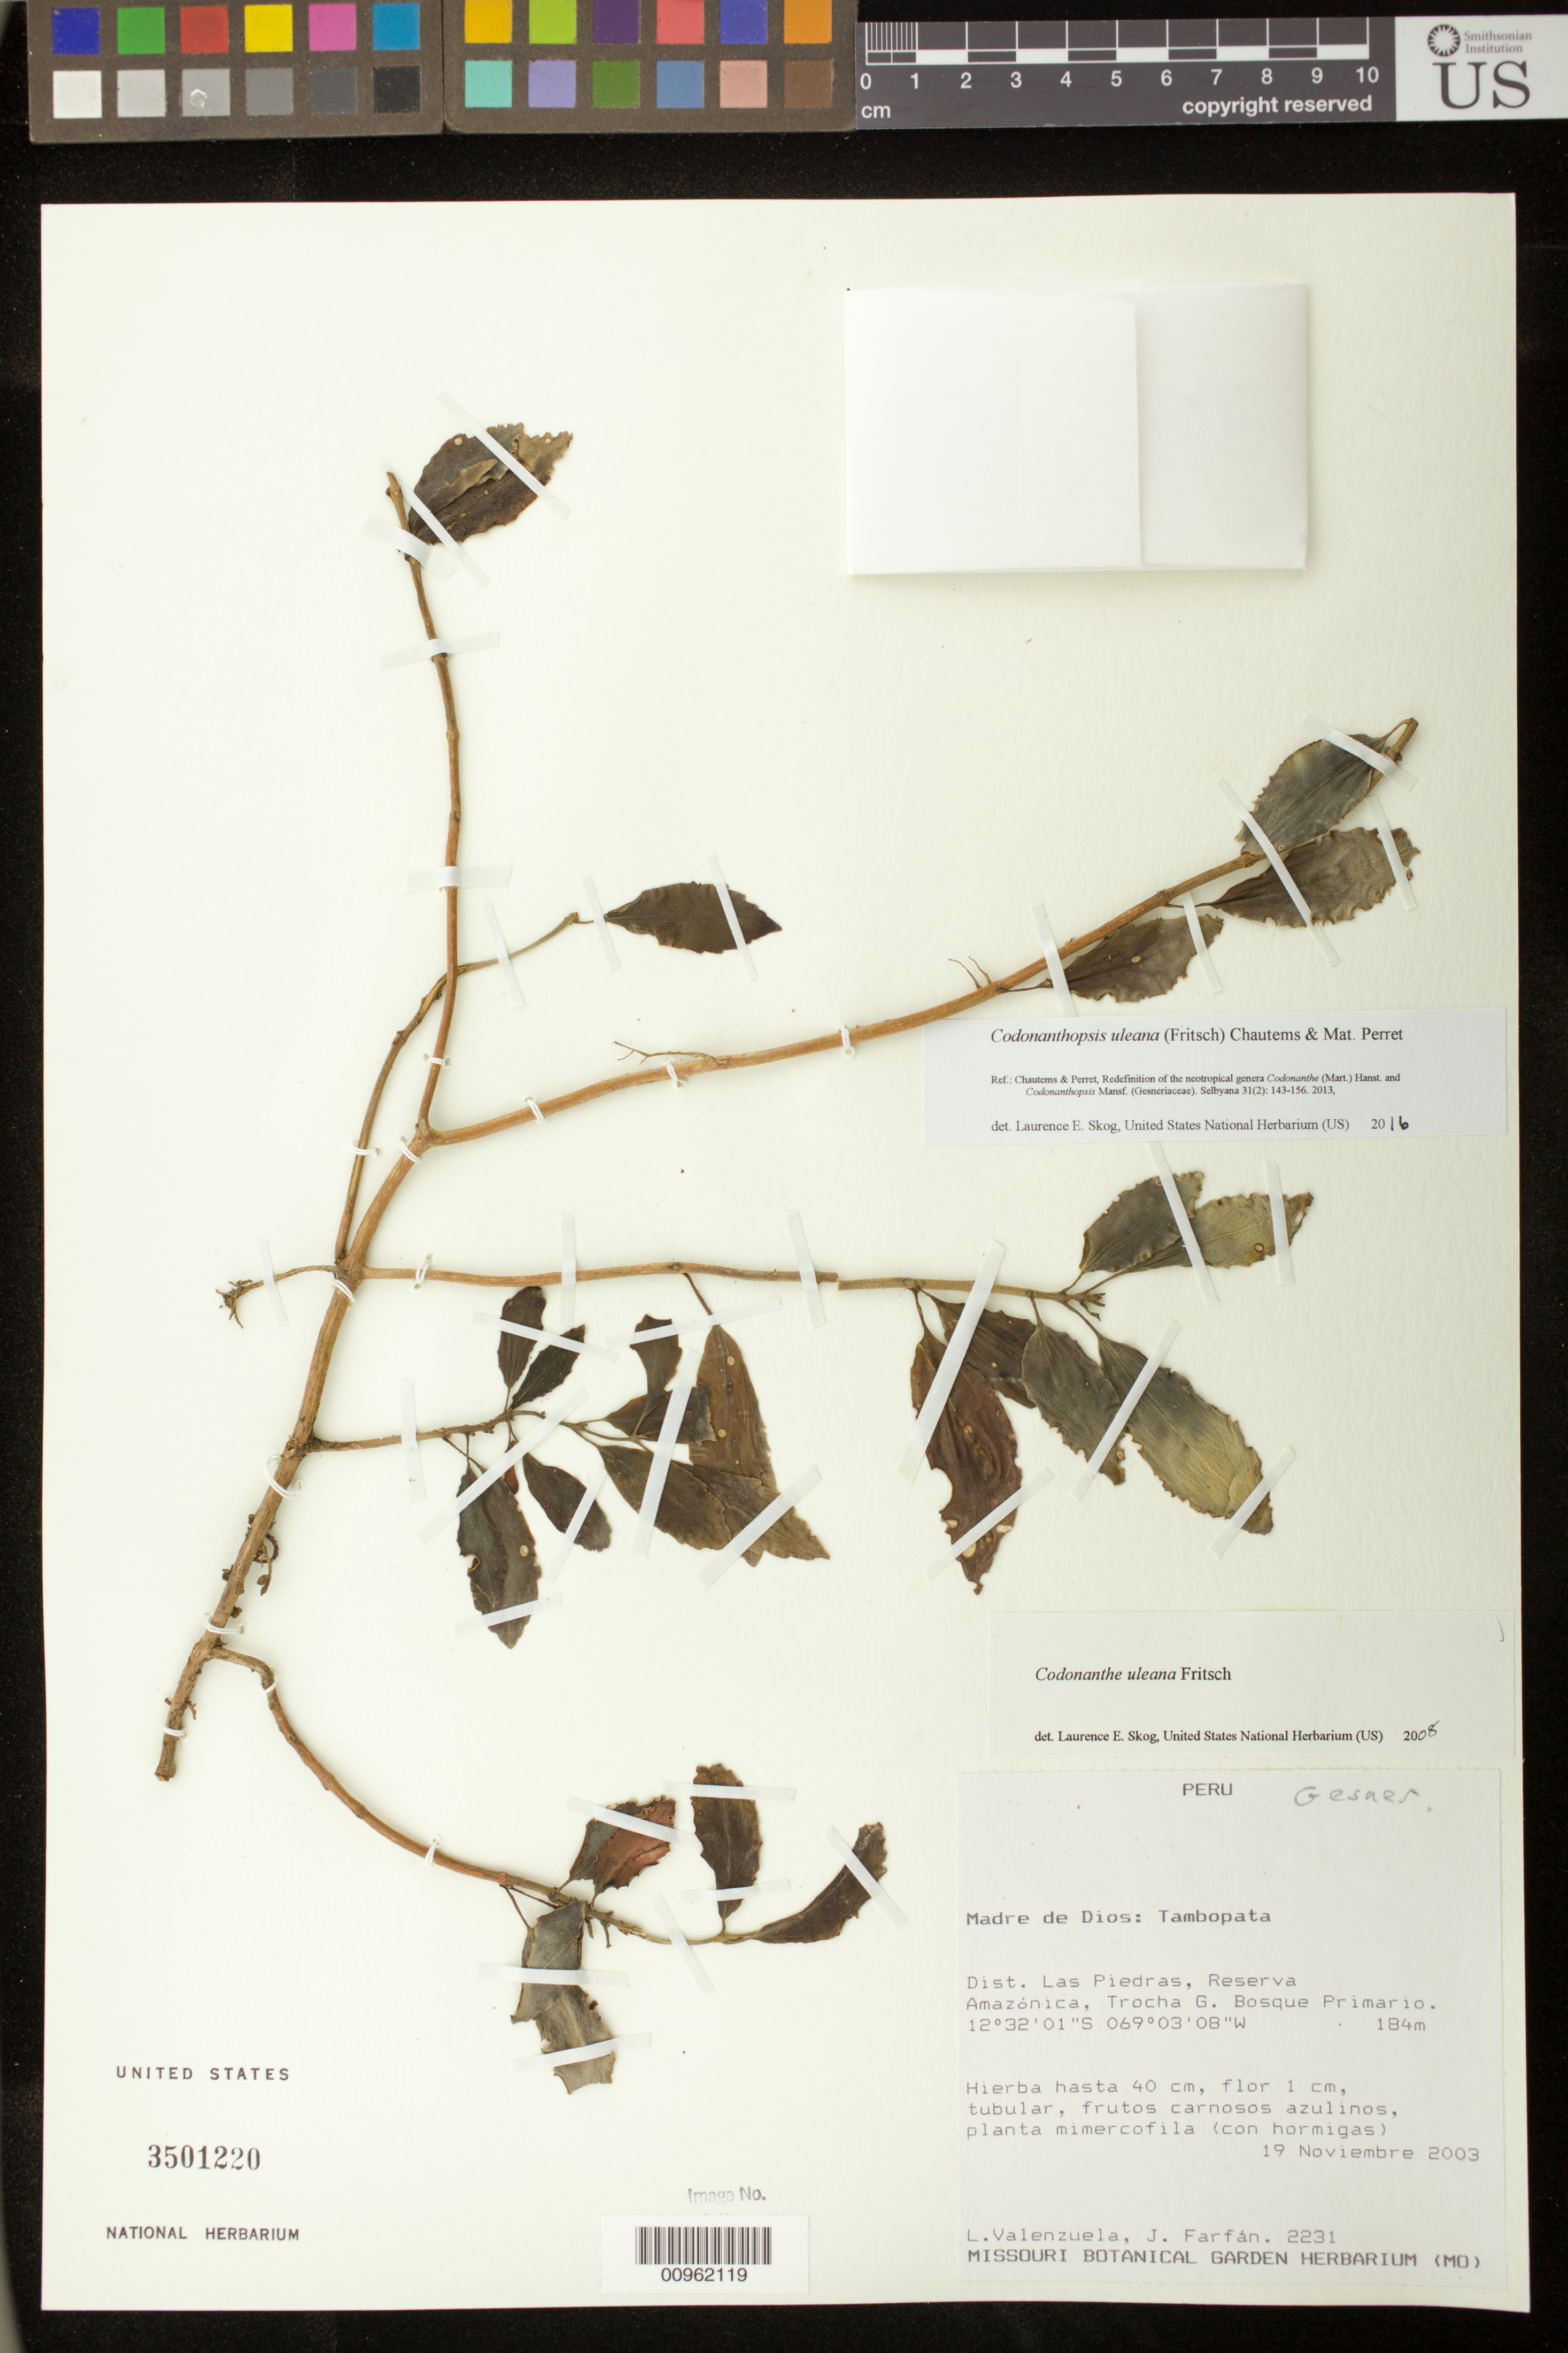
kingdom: Plantae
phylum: Tracheophyta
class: Magnoliopsida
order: Lamiales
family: Gesneriaceae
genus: Codonanthopsis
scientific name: Codonanthopsis uleana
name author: (Fritsch) Chautems & Mat.Perret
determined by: Skog, Laurence E.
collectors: L. Valenzuela & J. Farfán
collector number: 2231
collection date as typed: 19 Nov 2003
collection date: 2003-11-19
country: Peru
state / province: Madre de Dios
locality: Madre de Dios: Tambopata. Dist. Las Piedras, Reserva Amazónica, Trocha G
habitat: Bosque primario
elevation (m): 184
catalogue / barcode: US 3501220